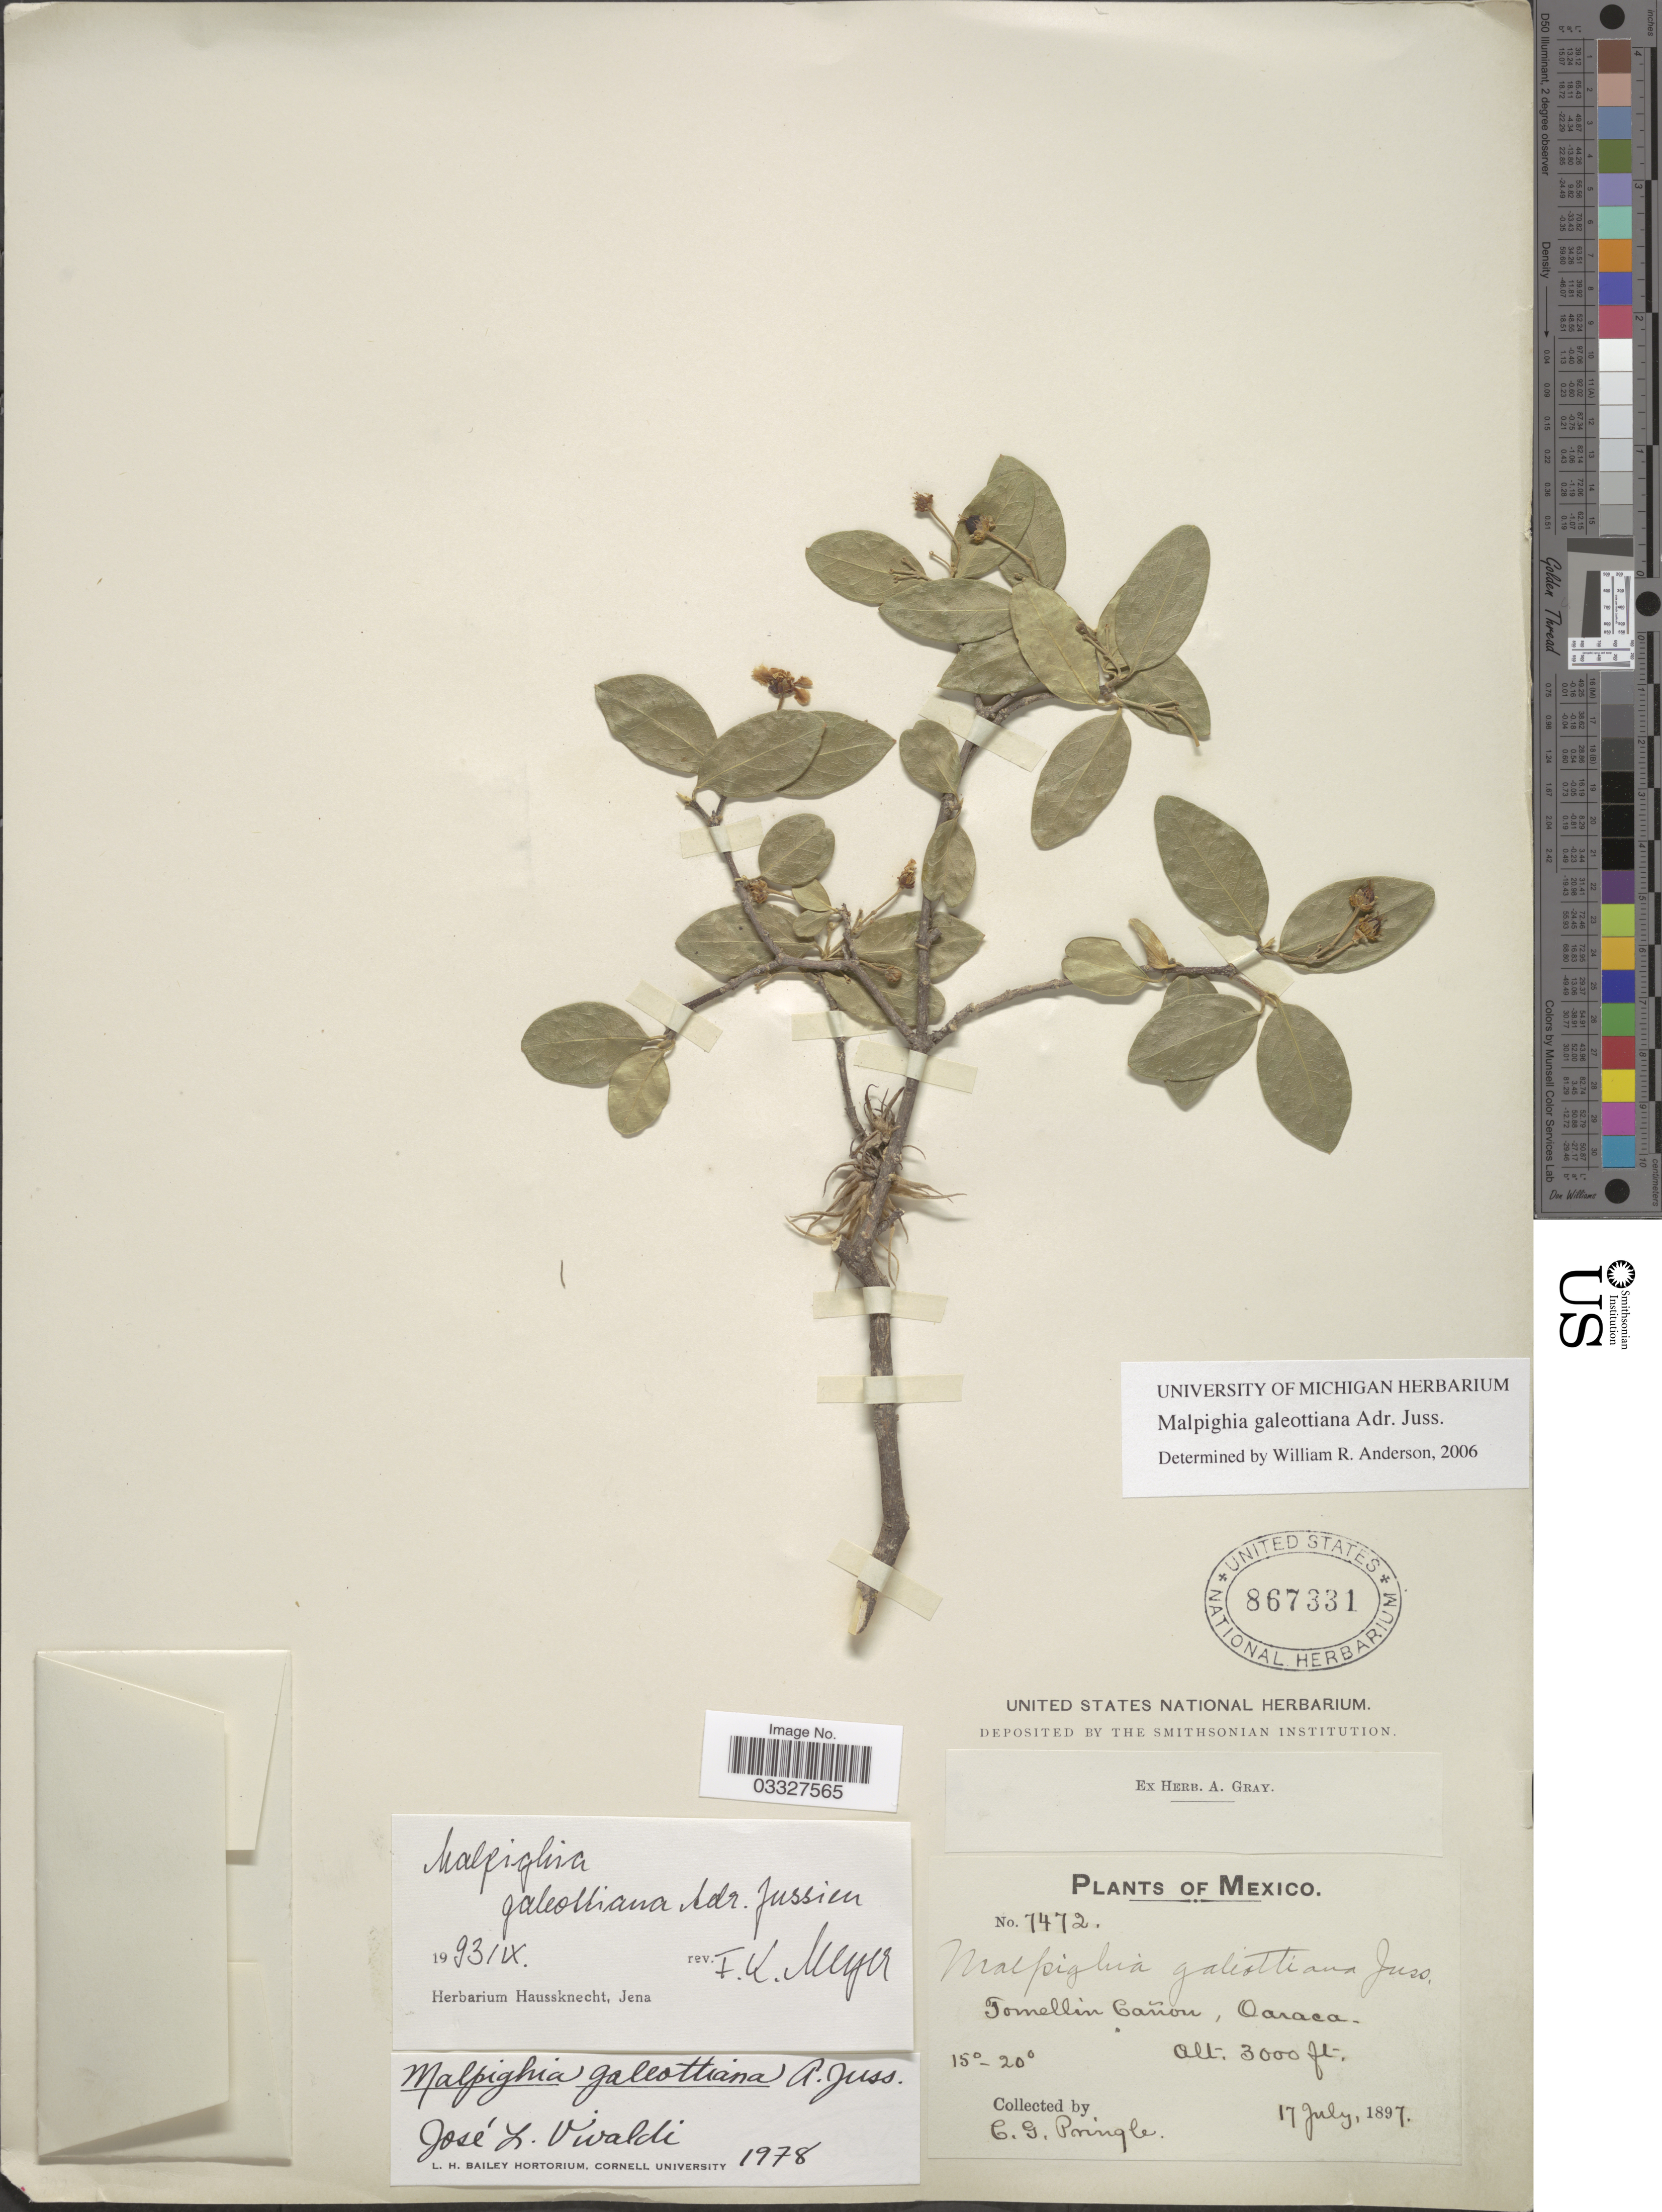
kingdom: Plantae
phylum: Tracheophyta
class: Magnoliopsida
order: Malpighiales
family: Malpighiaceae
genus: Malpighia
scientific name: Malpighia galeottiana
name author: A. Juss.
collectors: C. G. Pringle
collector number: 7472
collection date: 1897-07-17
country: Mexico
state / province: Oaxaca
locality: Tomellin Cañon.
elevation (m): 914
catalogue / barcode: US 867331